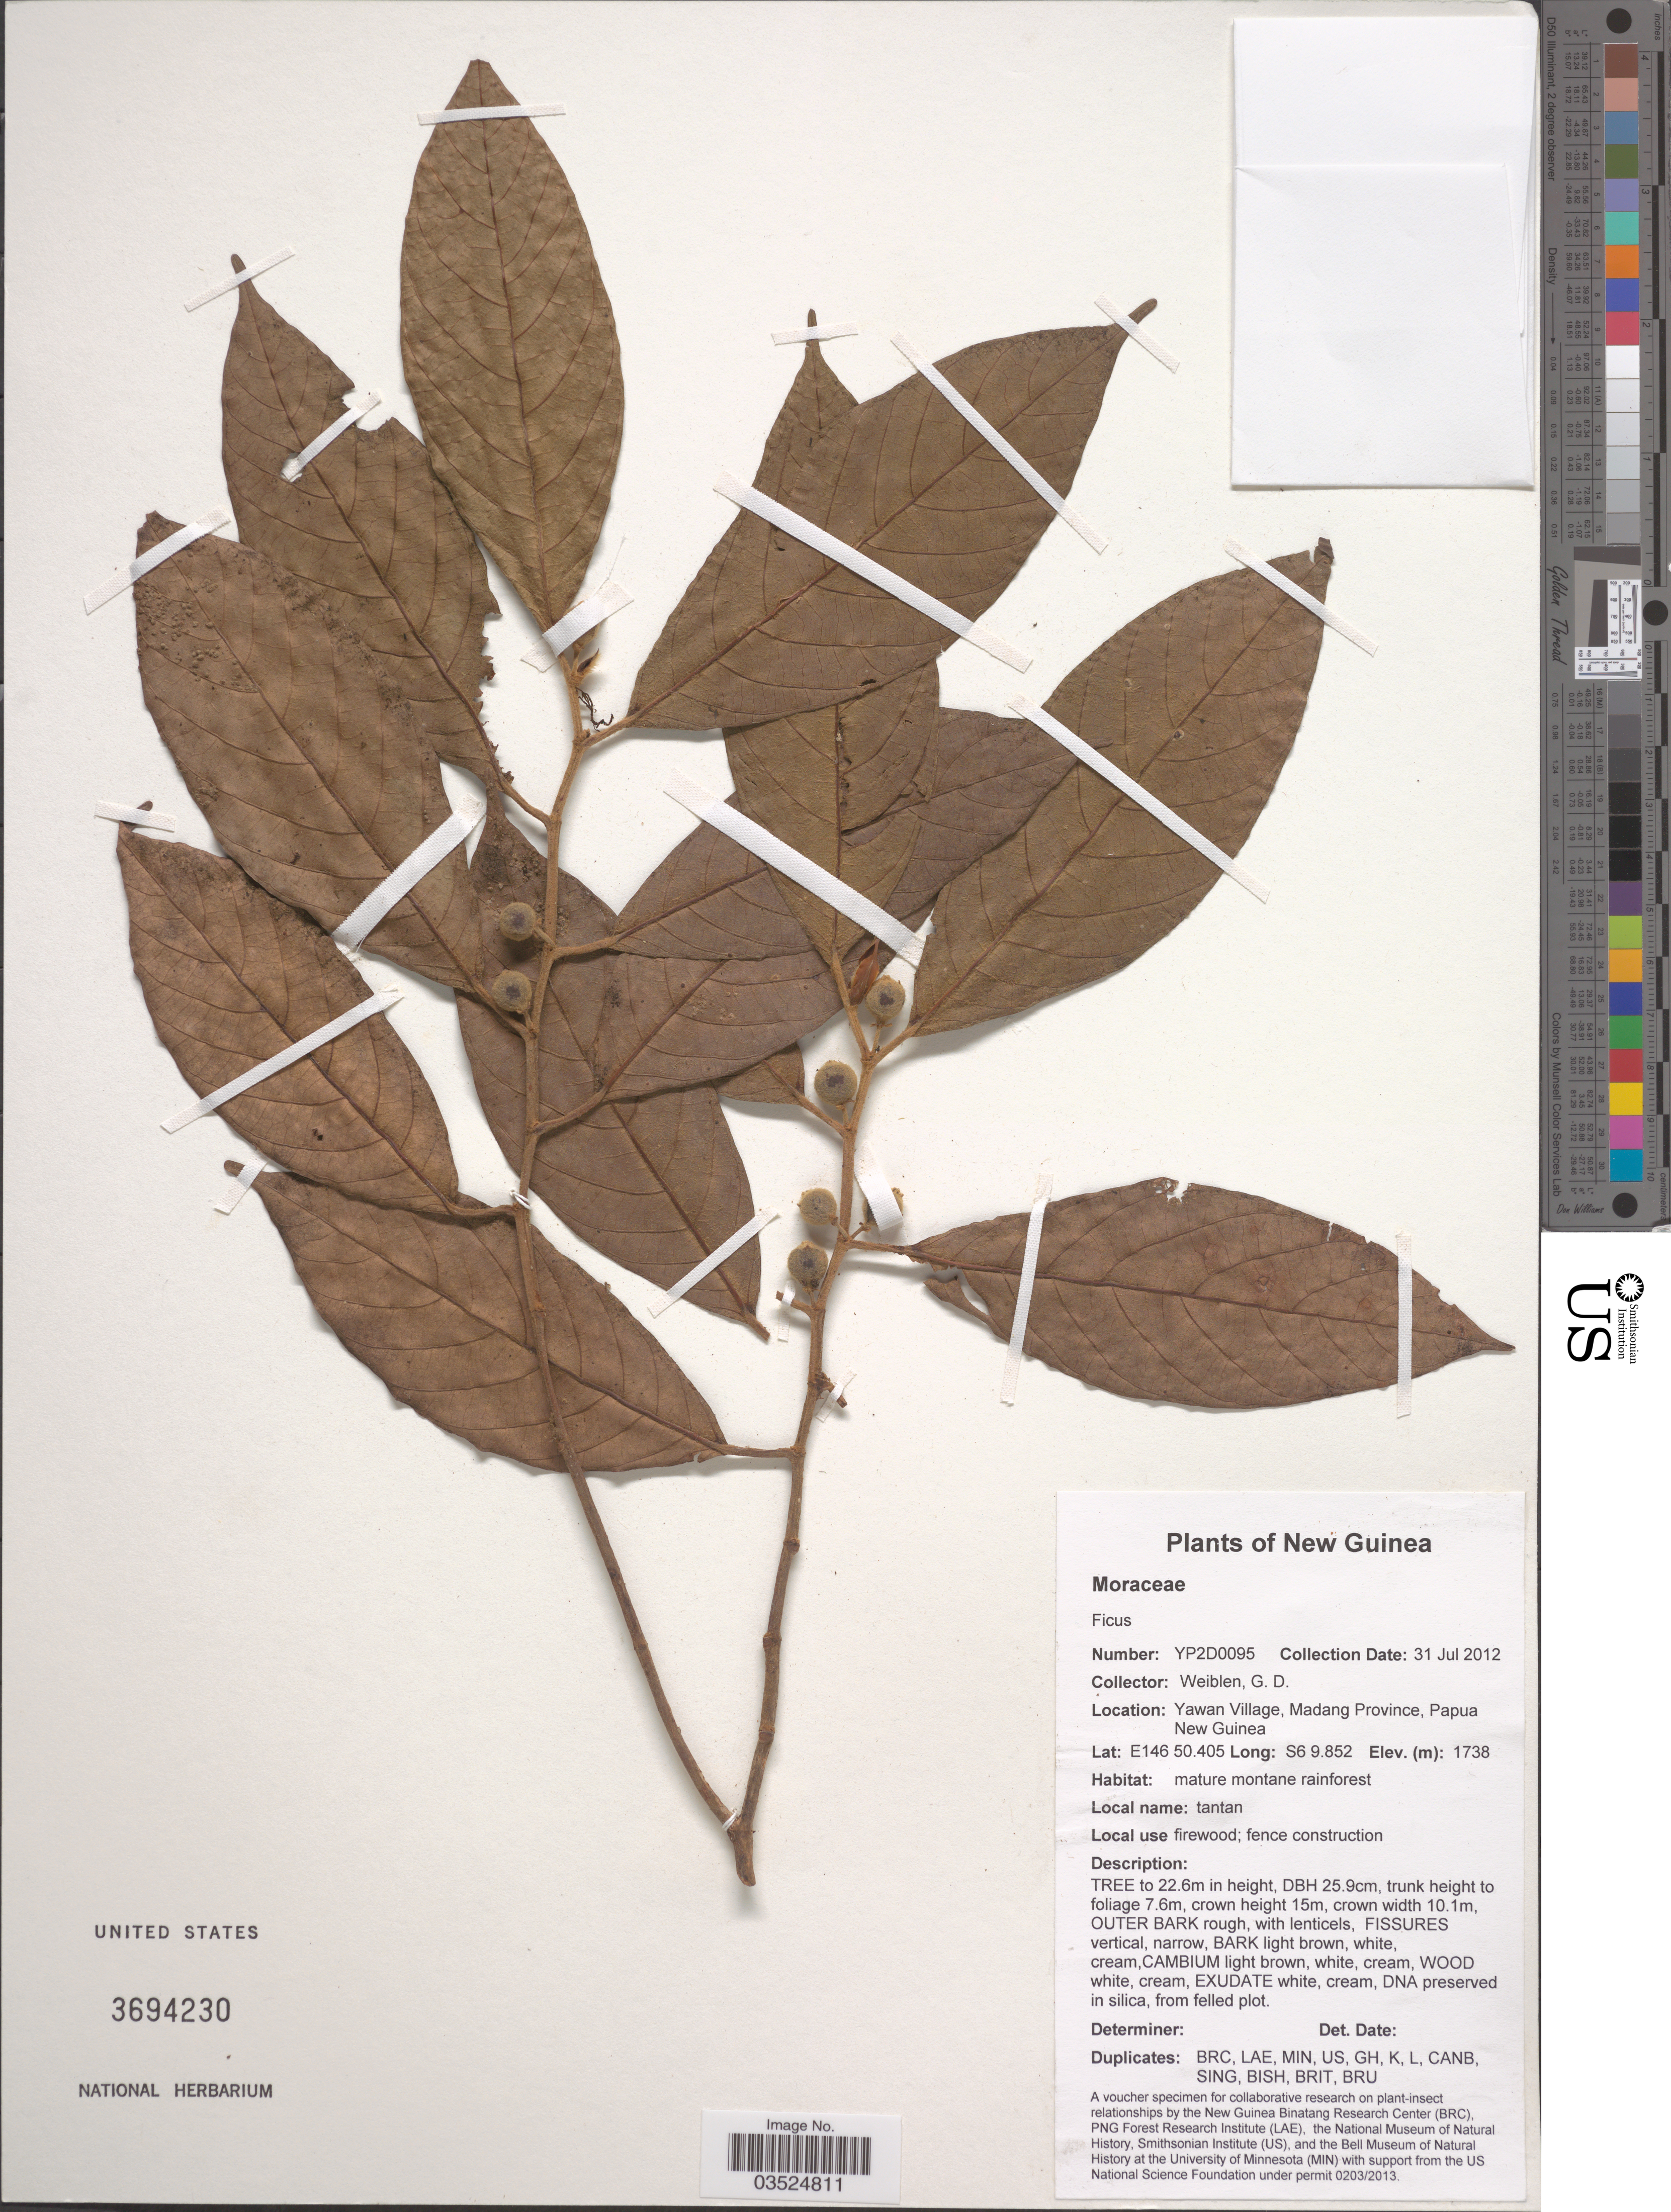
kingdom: Plantae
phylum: Tracheophyta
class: Magnoliopsida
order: Rosales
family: Moraceae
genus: Ficus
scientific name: Ficus sp.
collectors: G. D. Weiblen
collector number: YP2D0095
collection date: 2012-07-31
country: Papua New Guinea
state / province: Madang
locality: New Guinea. Yawan Village.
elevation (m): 1738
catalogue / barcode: US 3694230